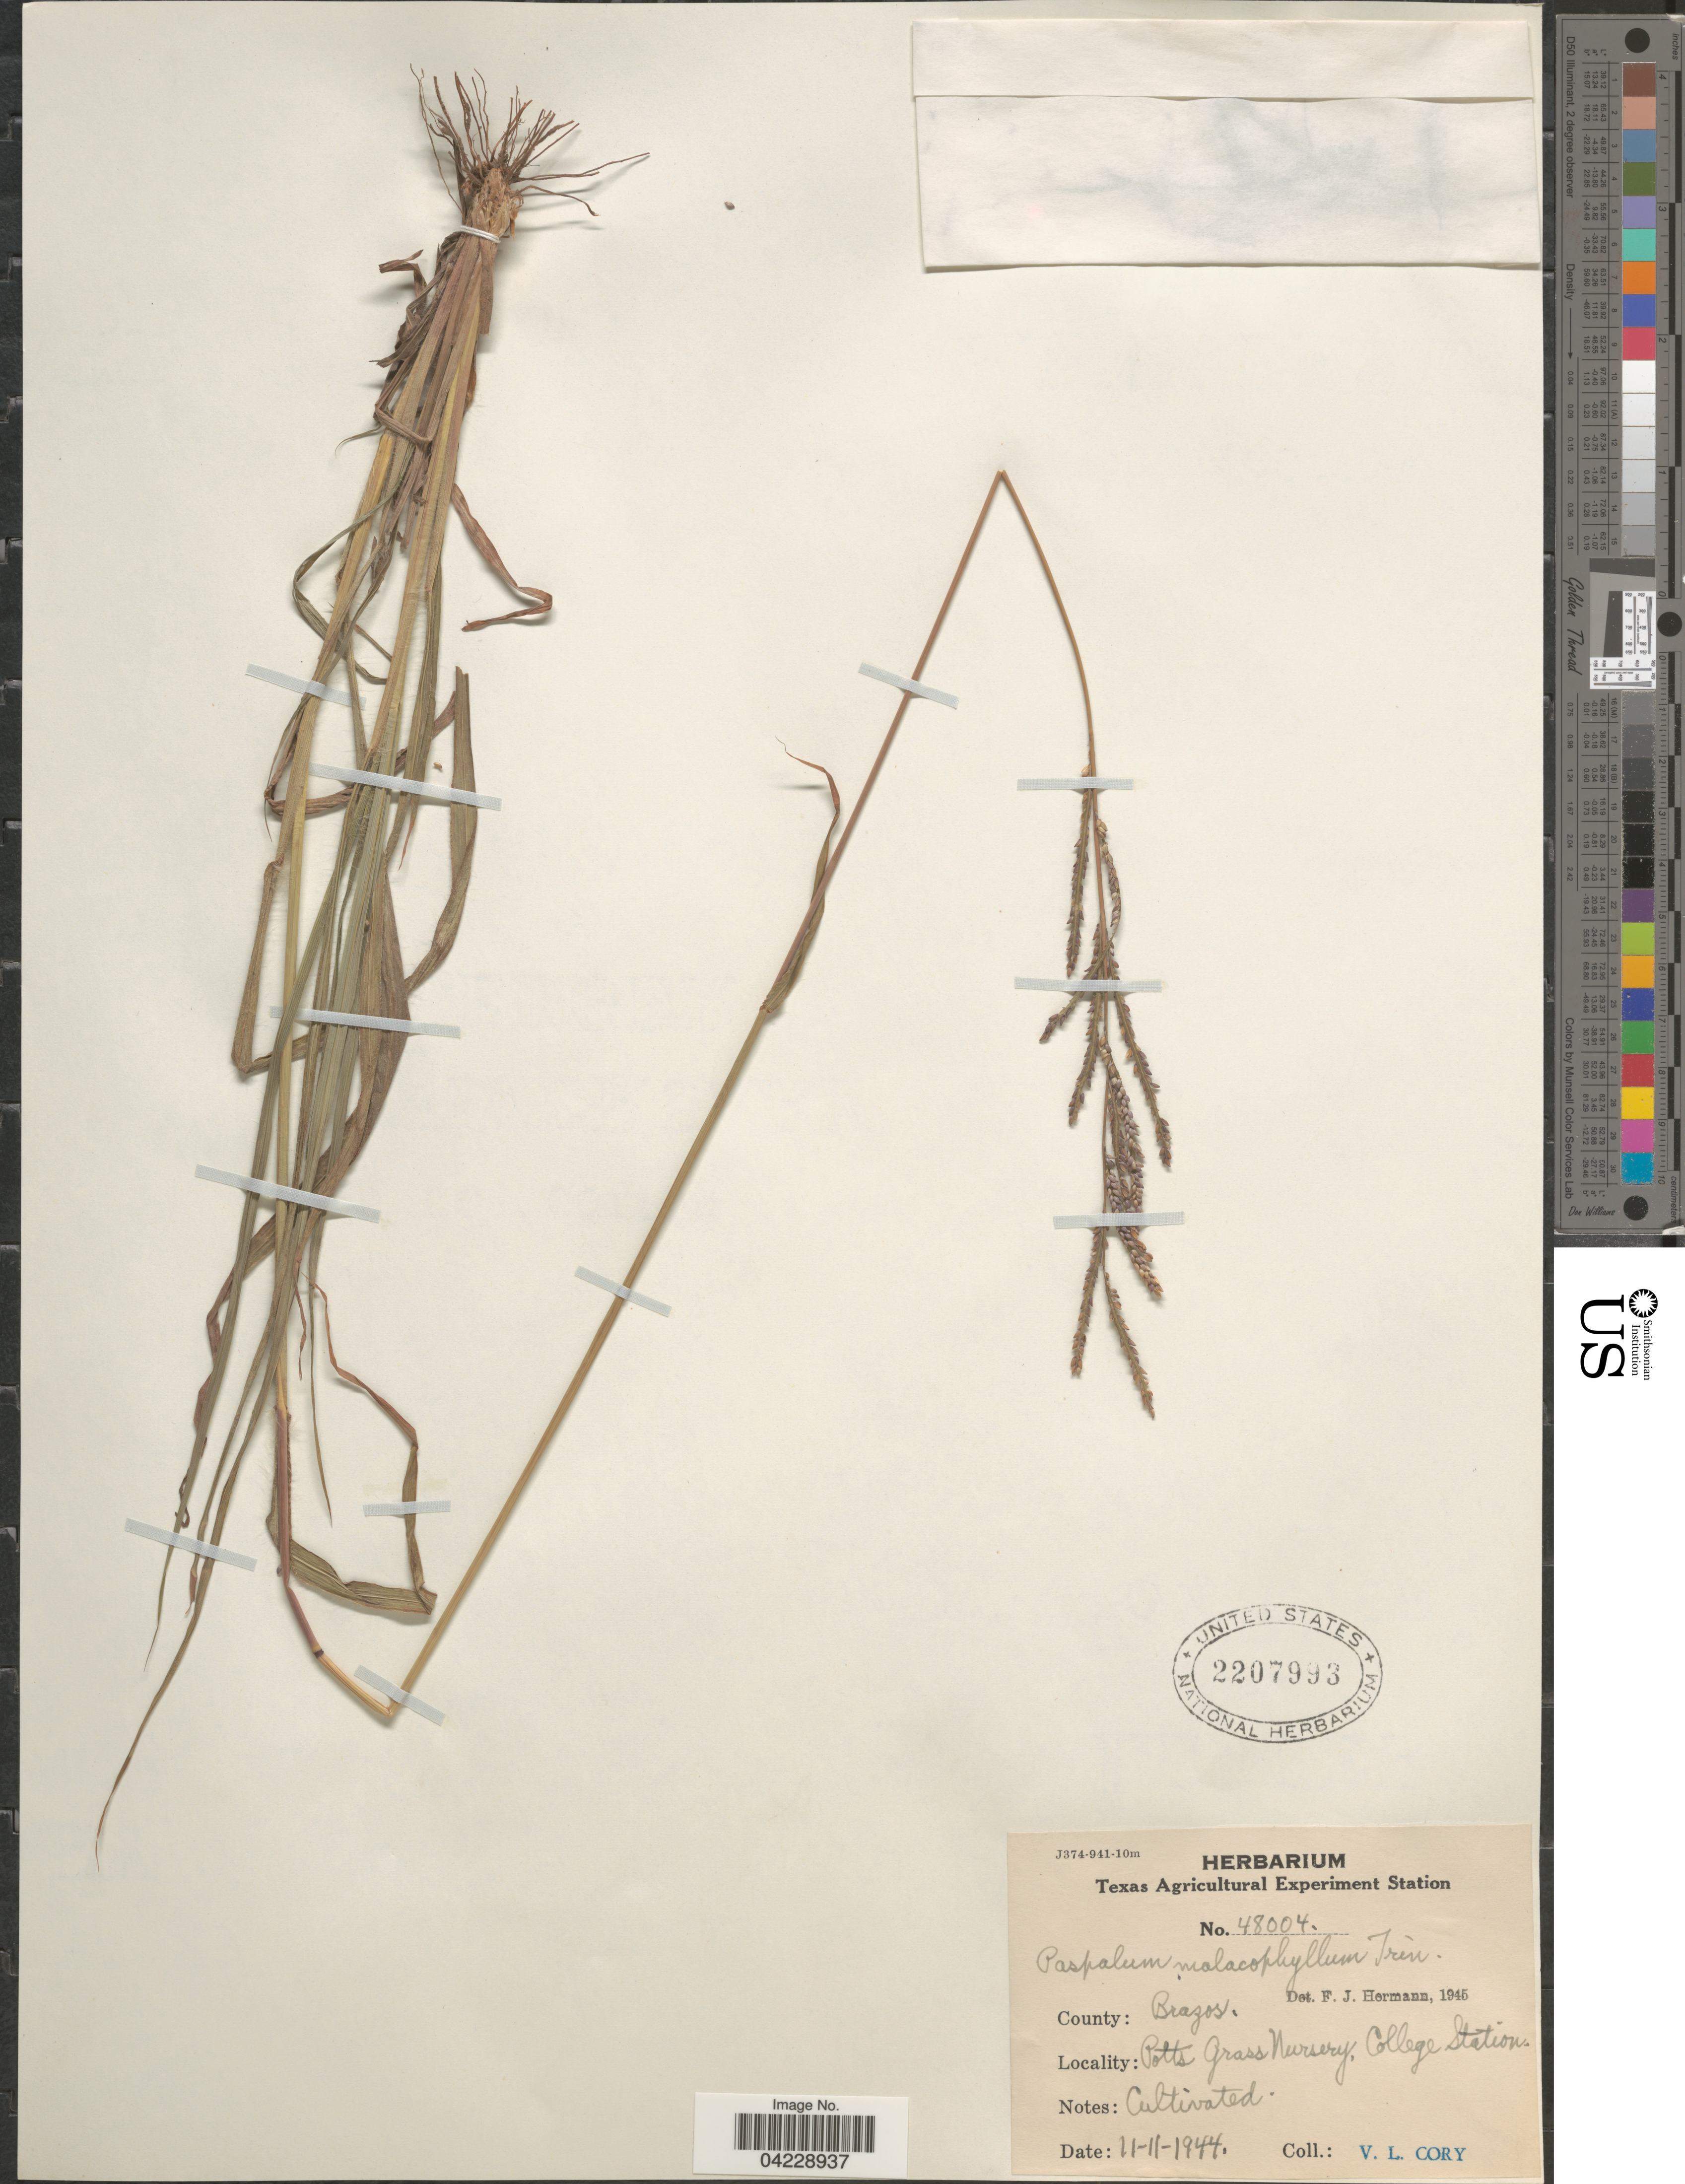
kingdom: Plantae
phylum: Tracheophyta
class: Liliopsida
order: Poales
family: Poaceae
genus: Paspalum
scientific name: Paspalum malacophyllum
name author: Trin.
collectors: V. Cory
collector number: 48804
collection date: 1944-11-11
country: United States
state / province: Texas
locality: County: Brazos. Potts Grass Nursery, College Station.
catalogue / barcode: US 2207993